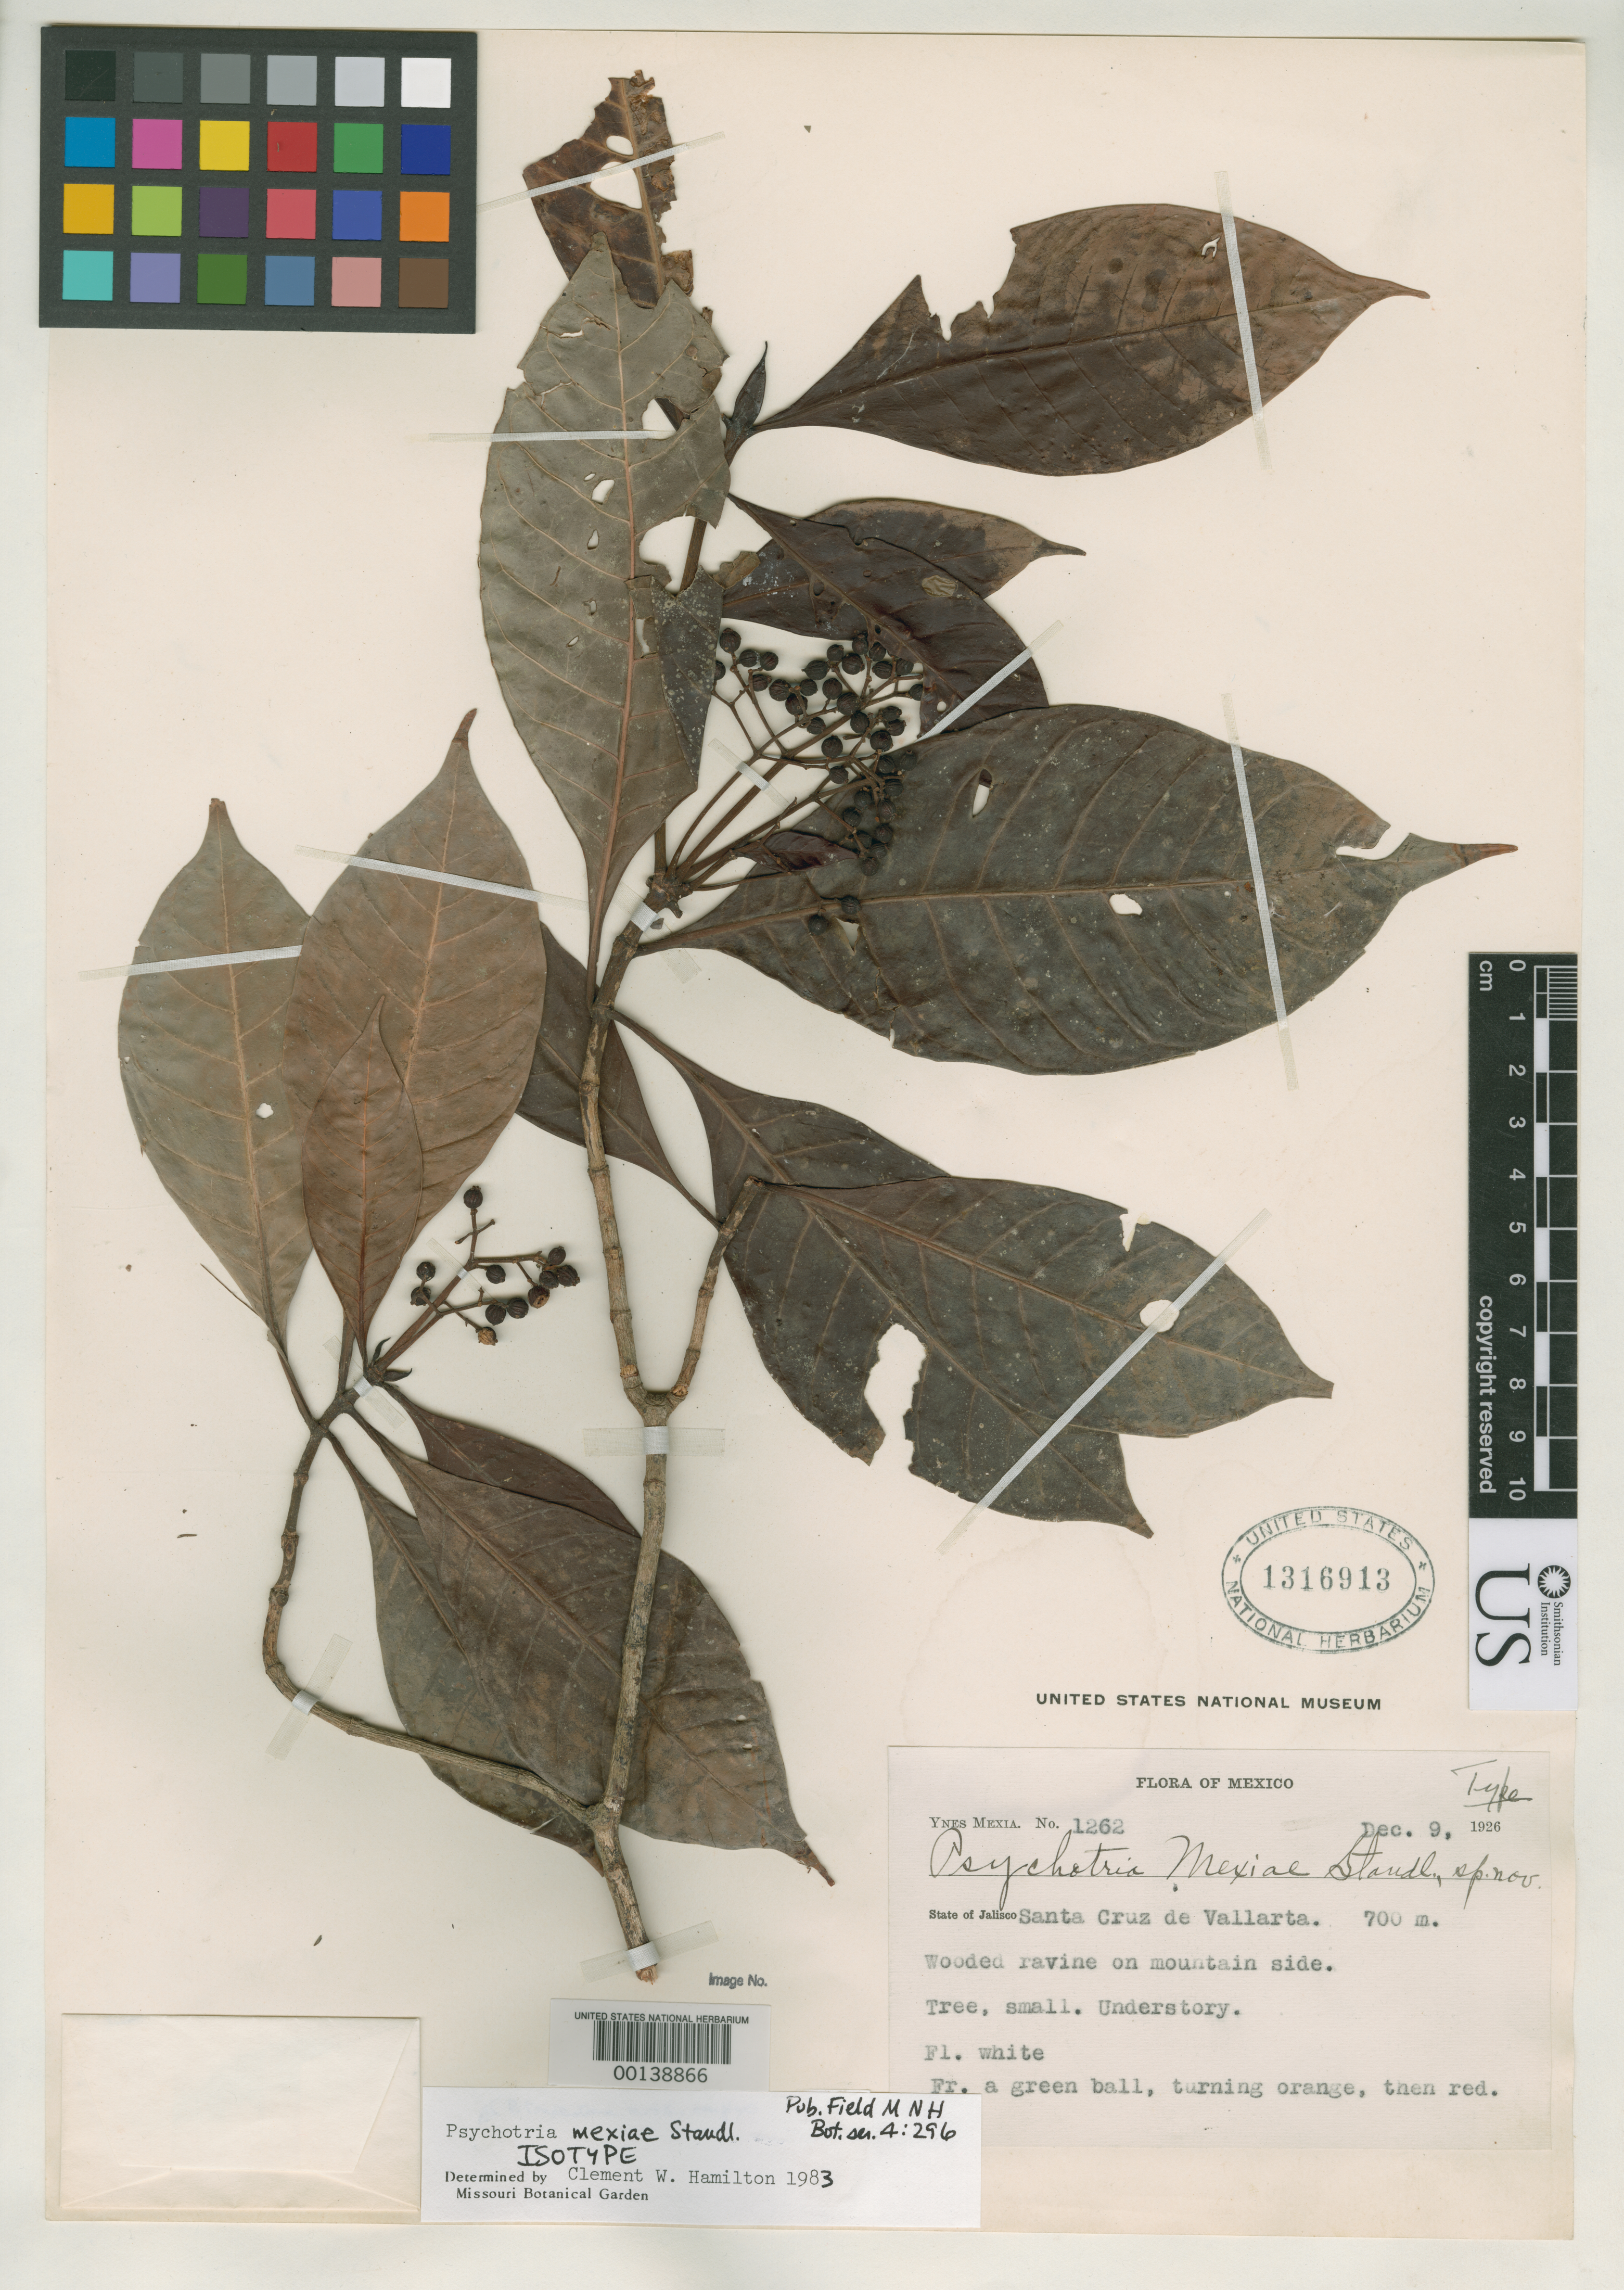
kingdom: Plantae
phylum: Tracheophyta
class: Magnoliopsida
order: Gentianales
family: Rubiaceae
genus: Psychotria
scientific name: Psychotria mexiae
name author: Standl.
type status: Isotype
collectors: Y. Mexia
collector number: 1262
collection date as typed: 09 Dec 1926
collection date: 1926-12-09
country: Mexico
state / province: Jalisco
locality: Santa Cruz de Vallarta.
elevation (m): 700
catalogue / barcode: US 1316913